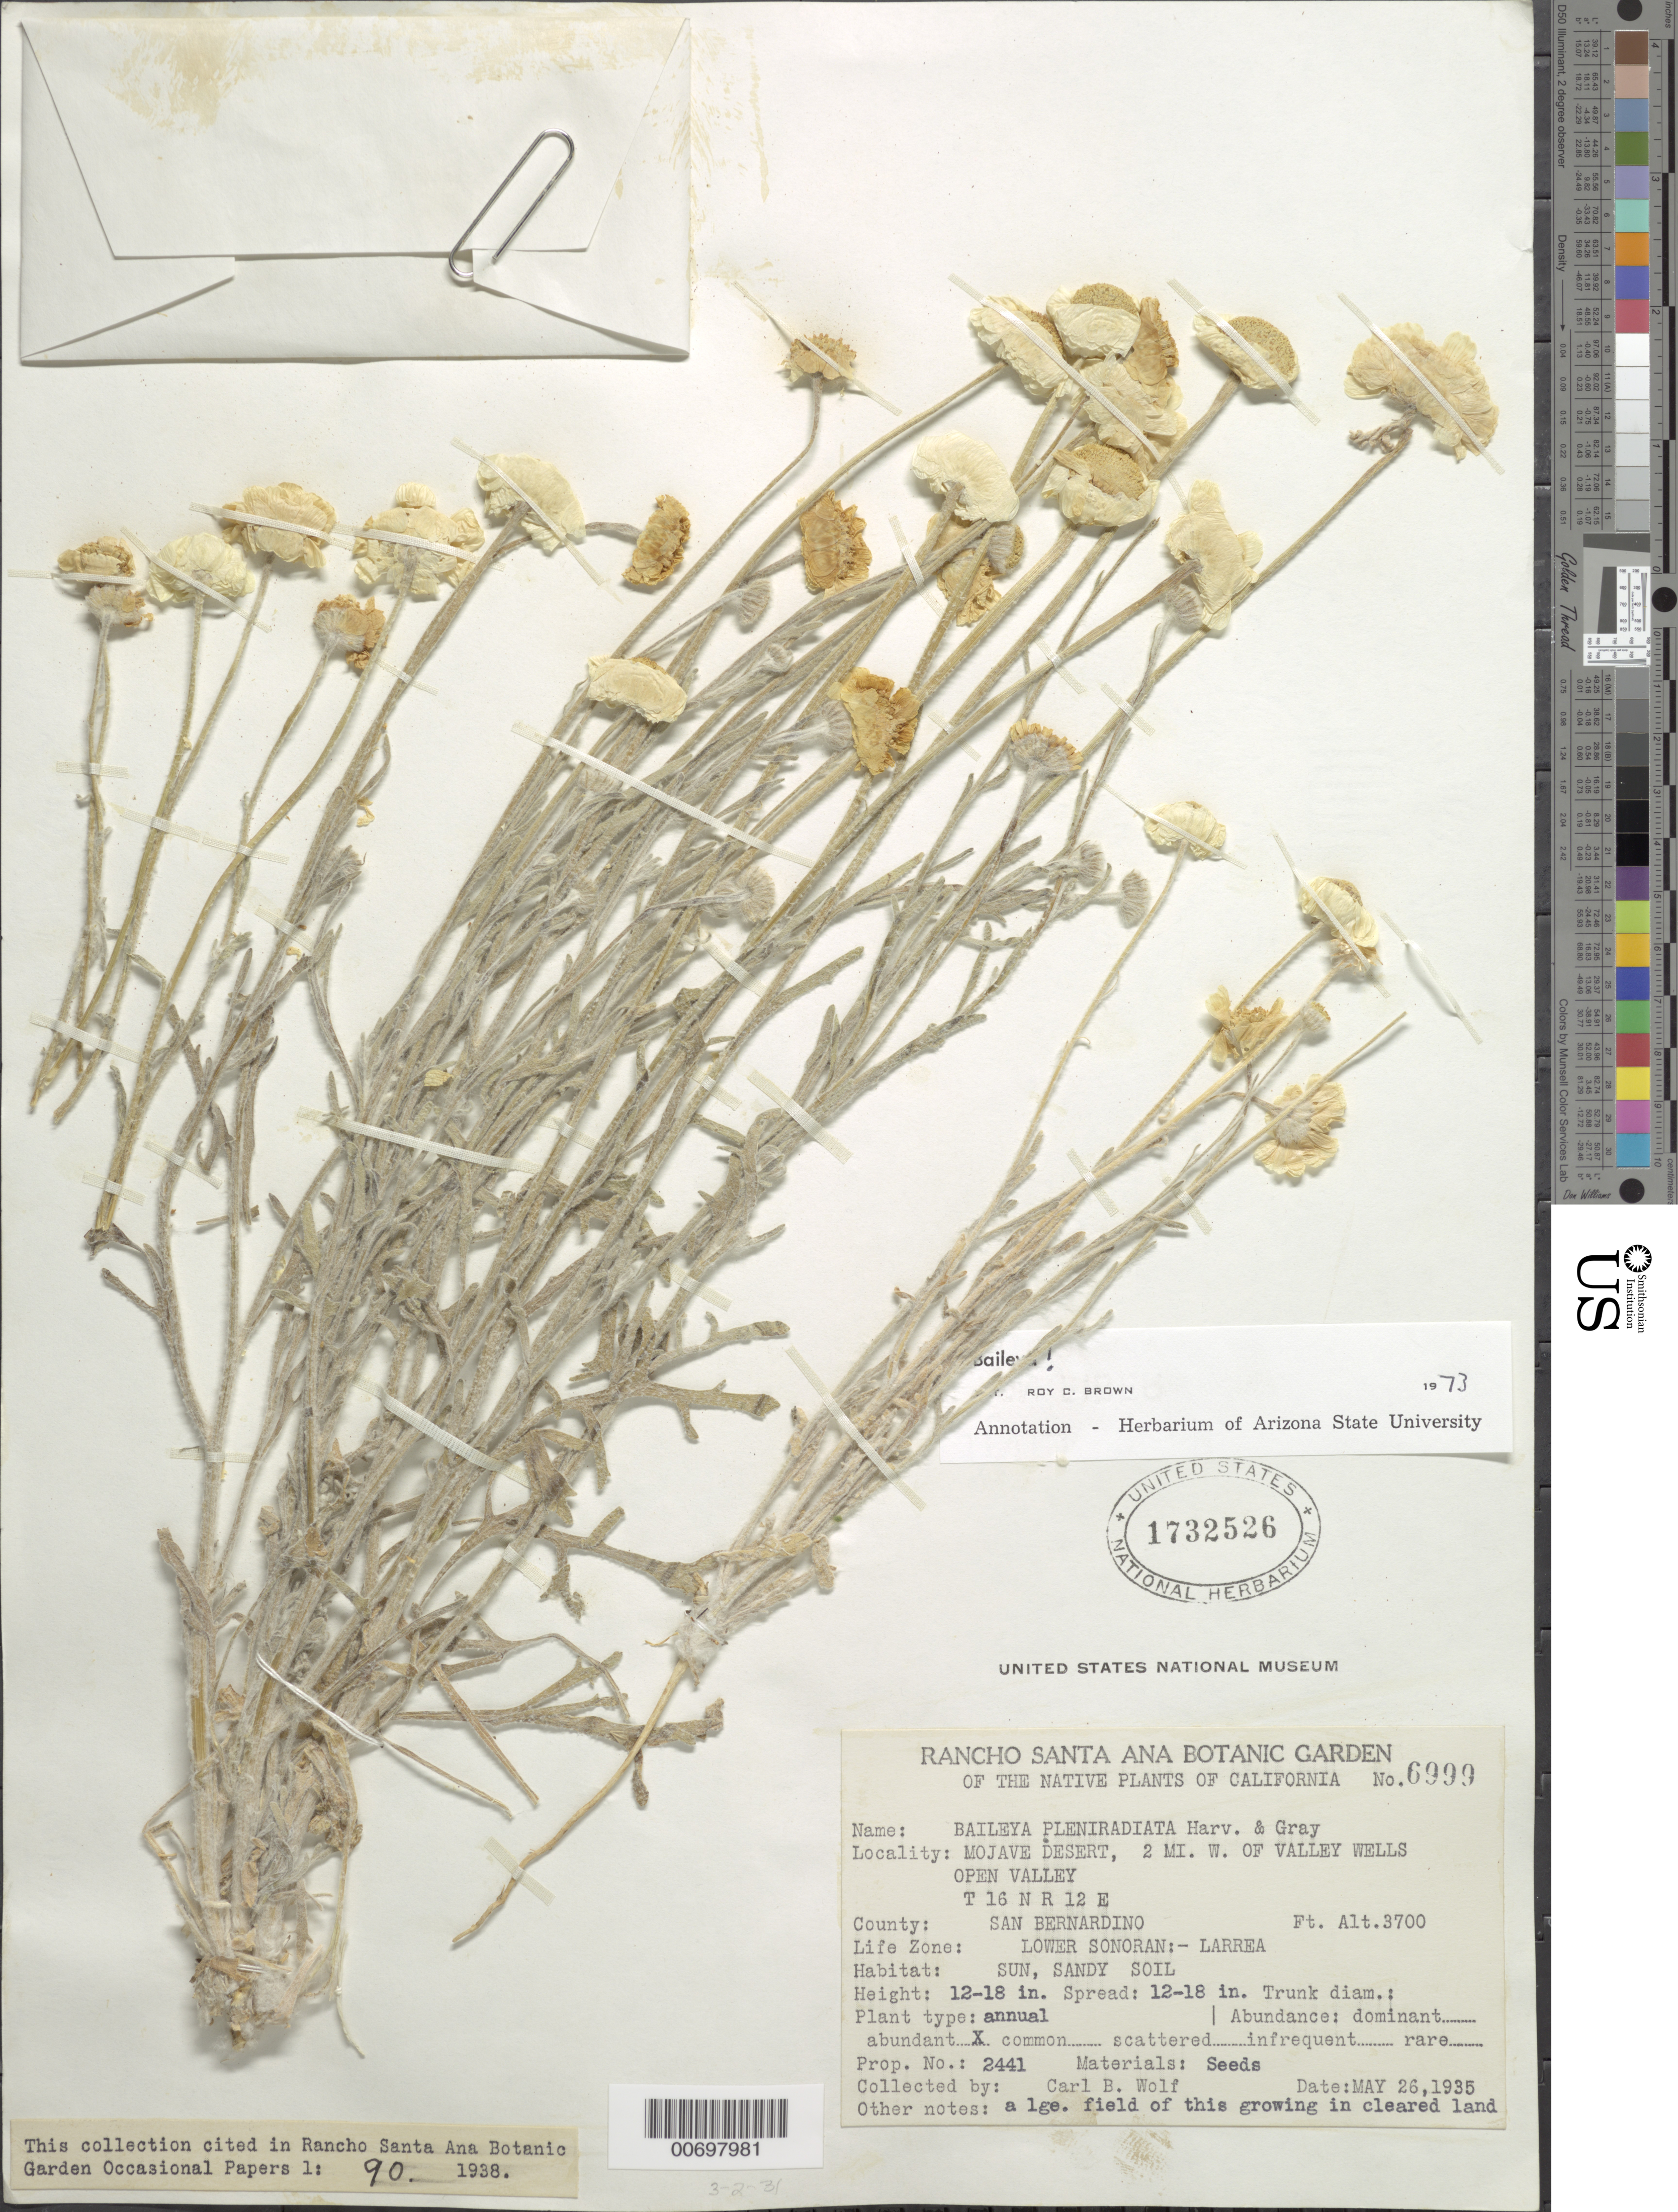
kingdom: Plantae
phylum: Tracheophyta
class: Magnoliopsida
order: Asterales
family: Asteraceae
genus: Baileya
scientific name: Baileya pleniradiata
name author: Harv. & A. Gray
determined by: Brown, Roy C.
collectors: C. B. Wolf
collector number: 6999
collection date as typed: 26 May 1935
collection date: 1935-05-26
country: United States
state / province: California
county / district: San Bernardino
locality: Mohave Desert, 2 mi. w. of valley wells open valley T 16 N R 12 E.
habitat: Lower Sonoran: - Larrea. Sun, sandy, soil.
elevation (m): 1128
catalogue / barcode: US 1732526